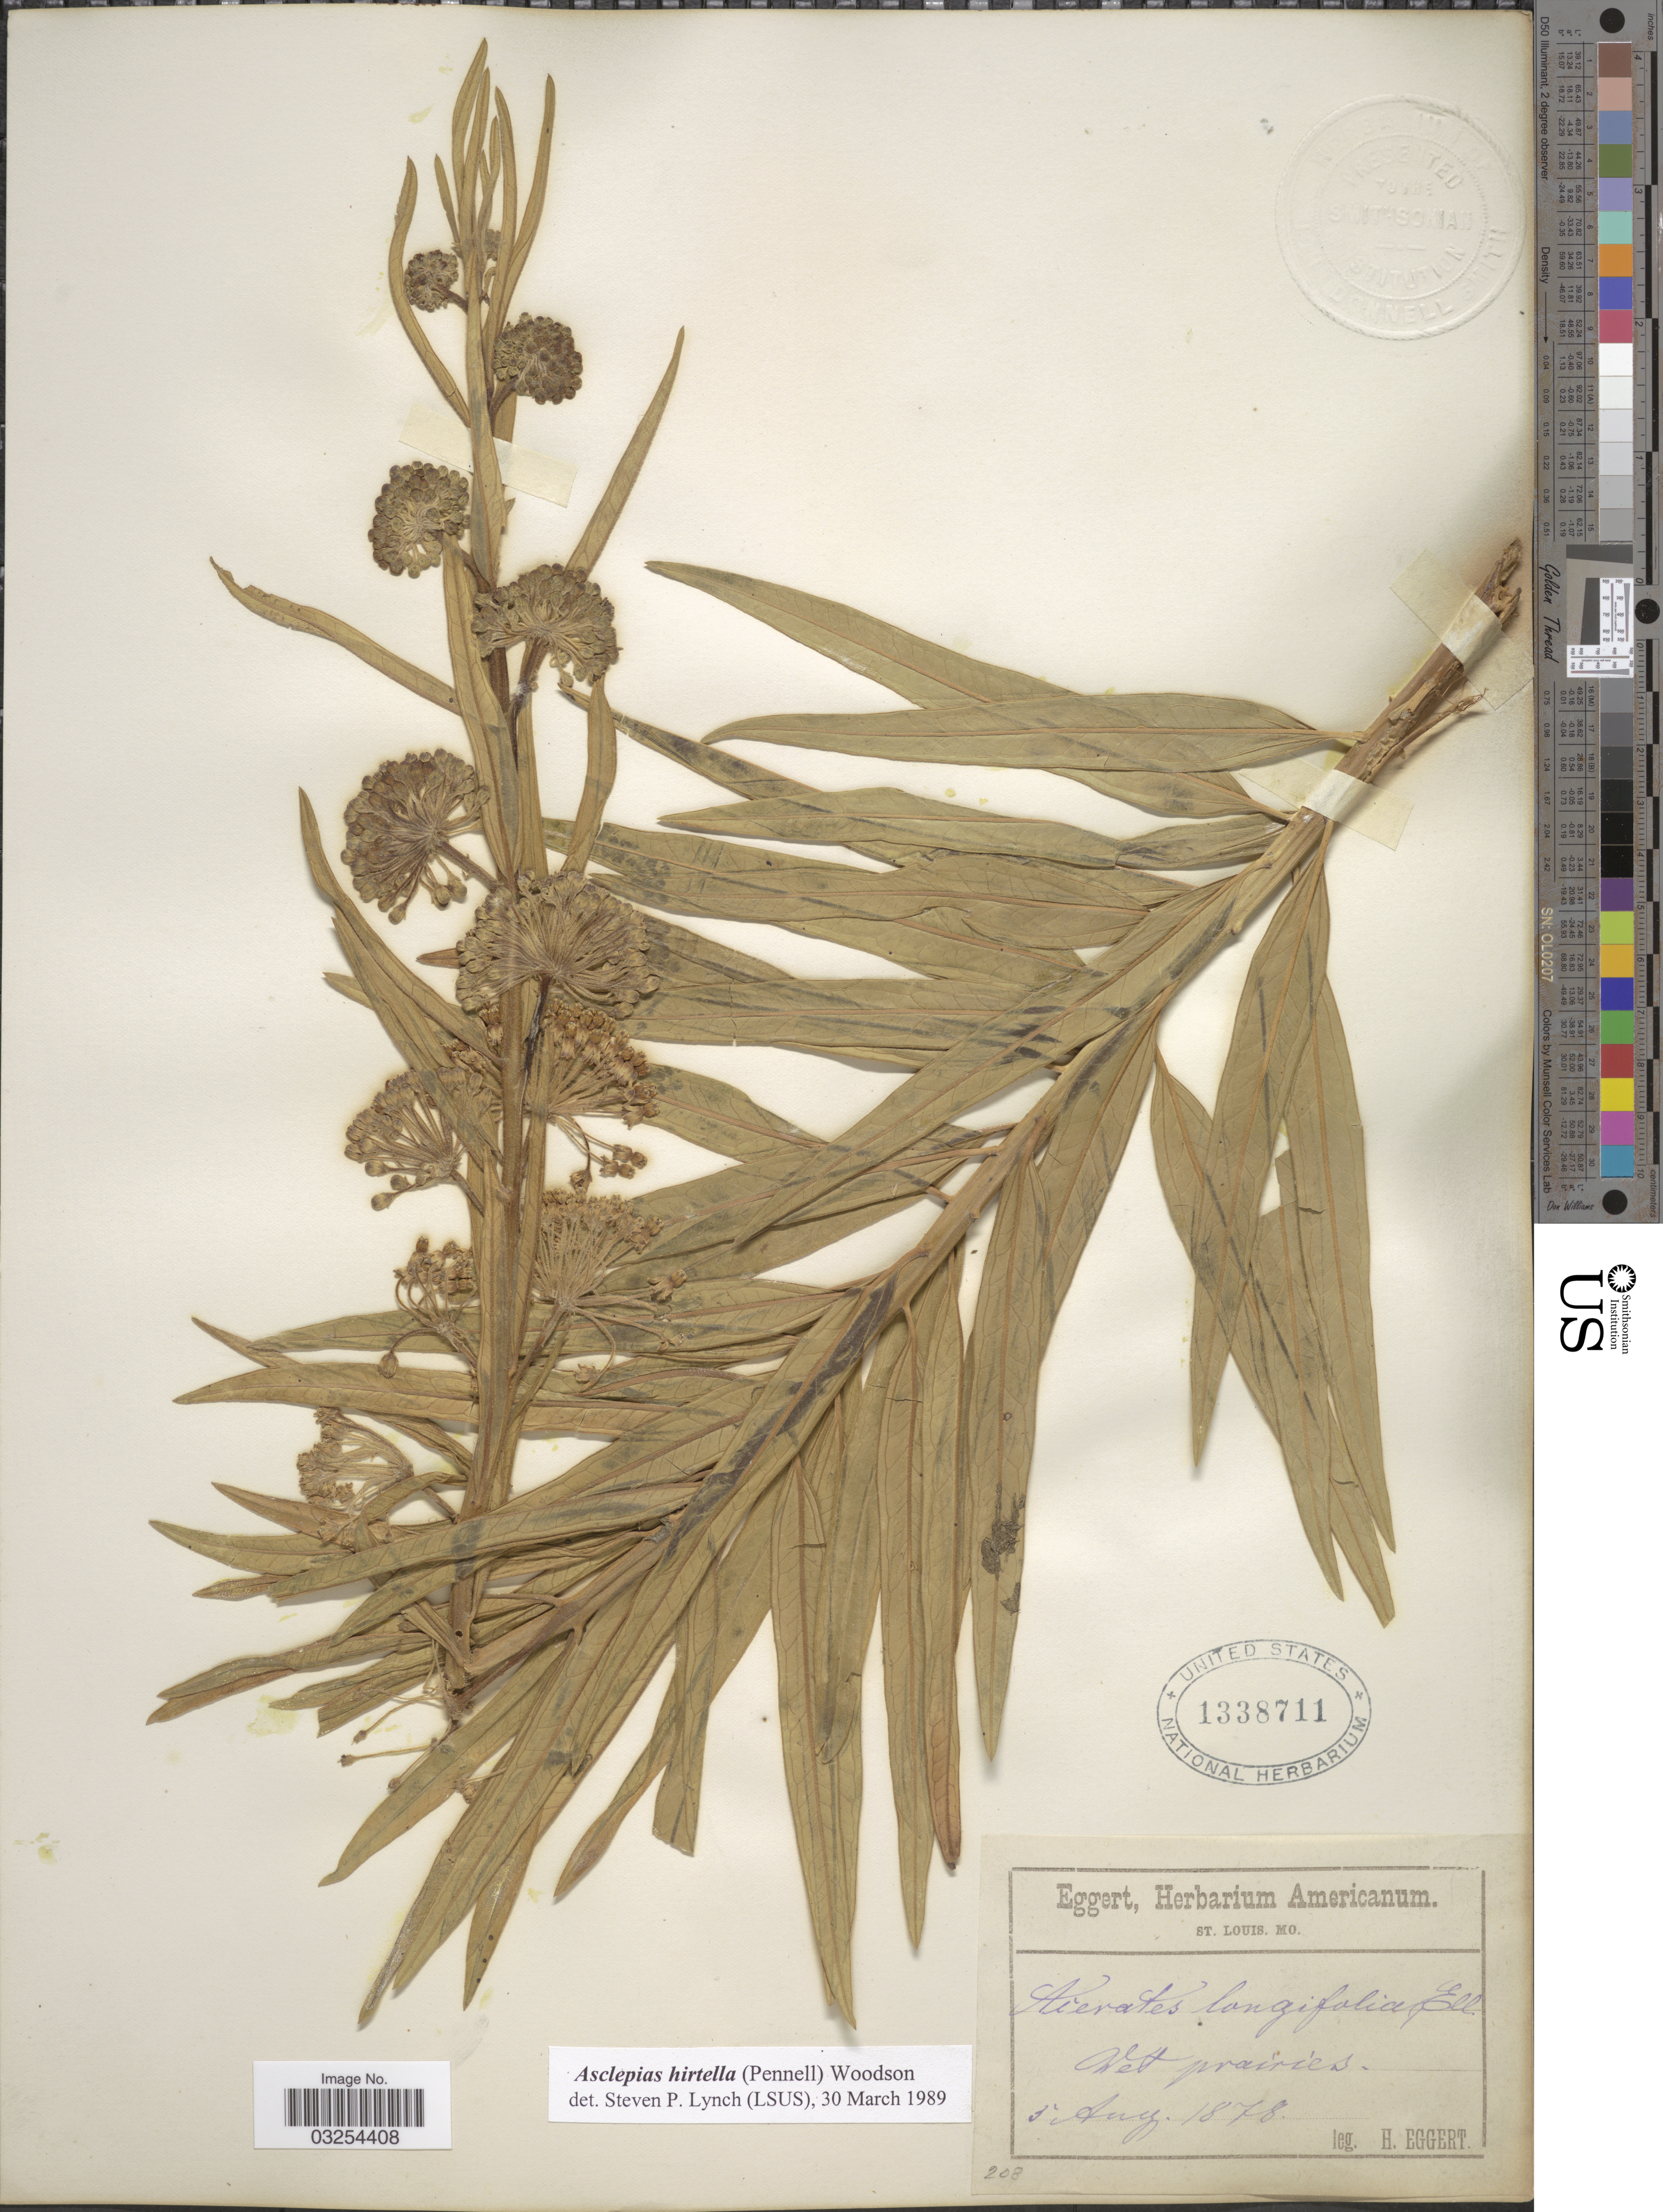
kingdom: Plantae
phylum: Tracheophyta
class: Magnoliopsida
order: Gentianales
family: Apocynaceae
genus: Asclepias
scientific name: Asclepias hirtella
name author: (Pennell) Woodson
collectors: H. Eggert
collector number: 208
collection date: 1878-08-05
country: United States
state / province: Missouri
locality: St. Louis. Wet prairies.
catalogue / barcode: US 1338711